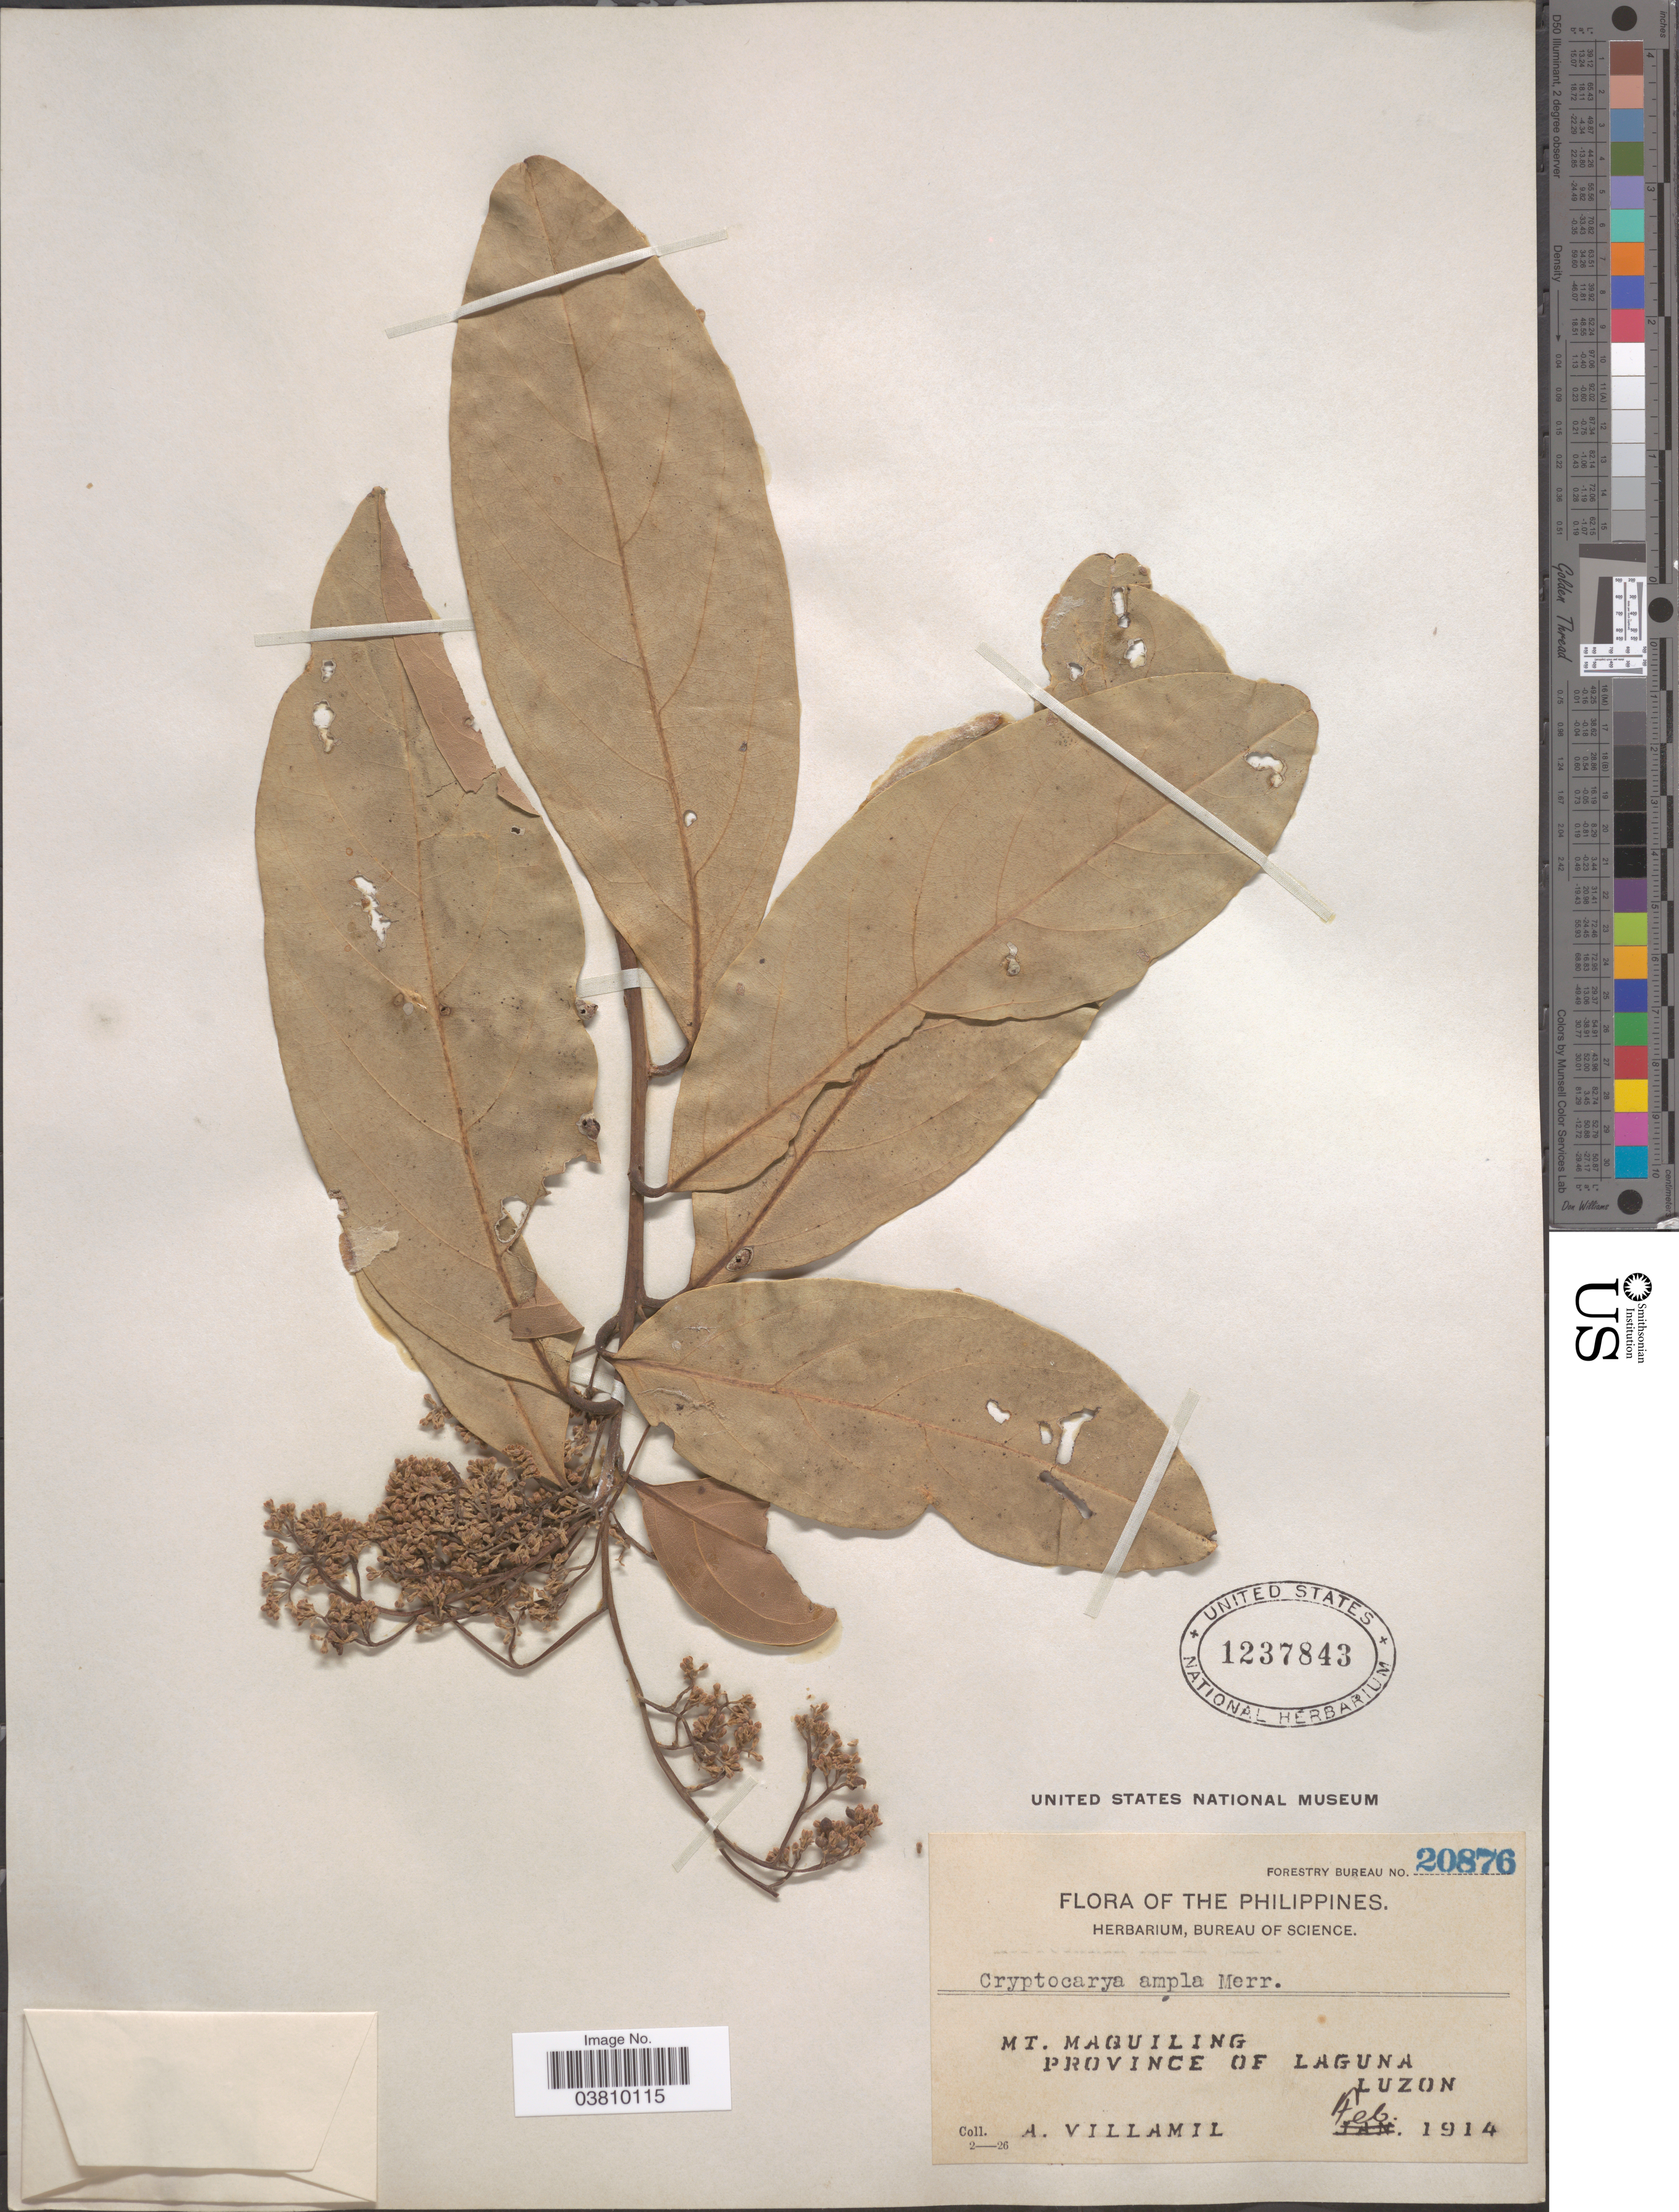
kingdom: Plantae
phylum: Tracheophyta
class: Magnoliopsida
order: Laurales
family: Lauraceae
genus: Cryptocarya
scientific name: Cryptocarya ampla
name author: Merr.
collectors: A. Villamil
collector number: Forestry Bureau 20876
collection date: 1914-02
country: Philippines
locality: Mt. Maquiling, Province of Laguna, Luzon.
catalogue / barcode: US 1237843